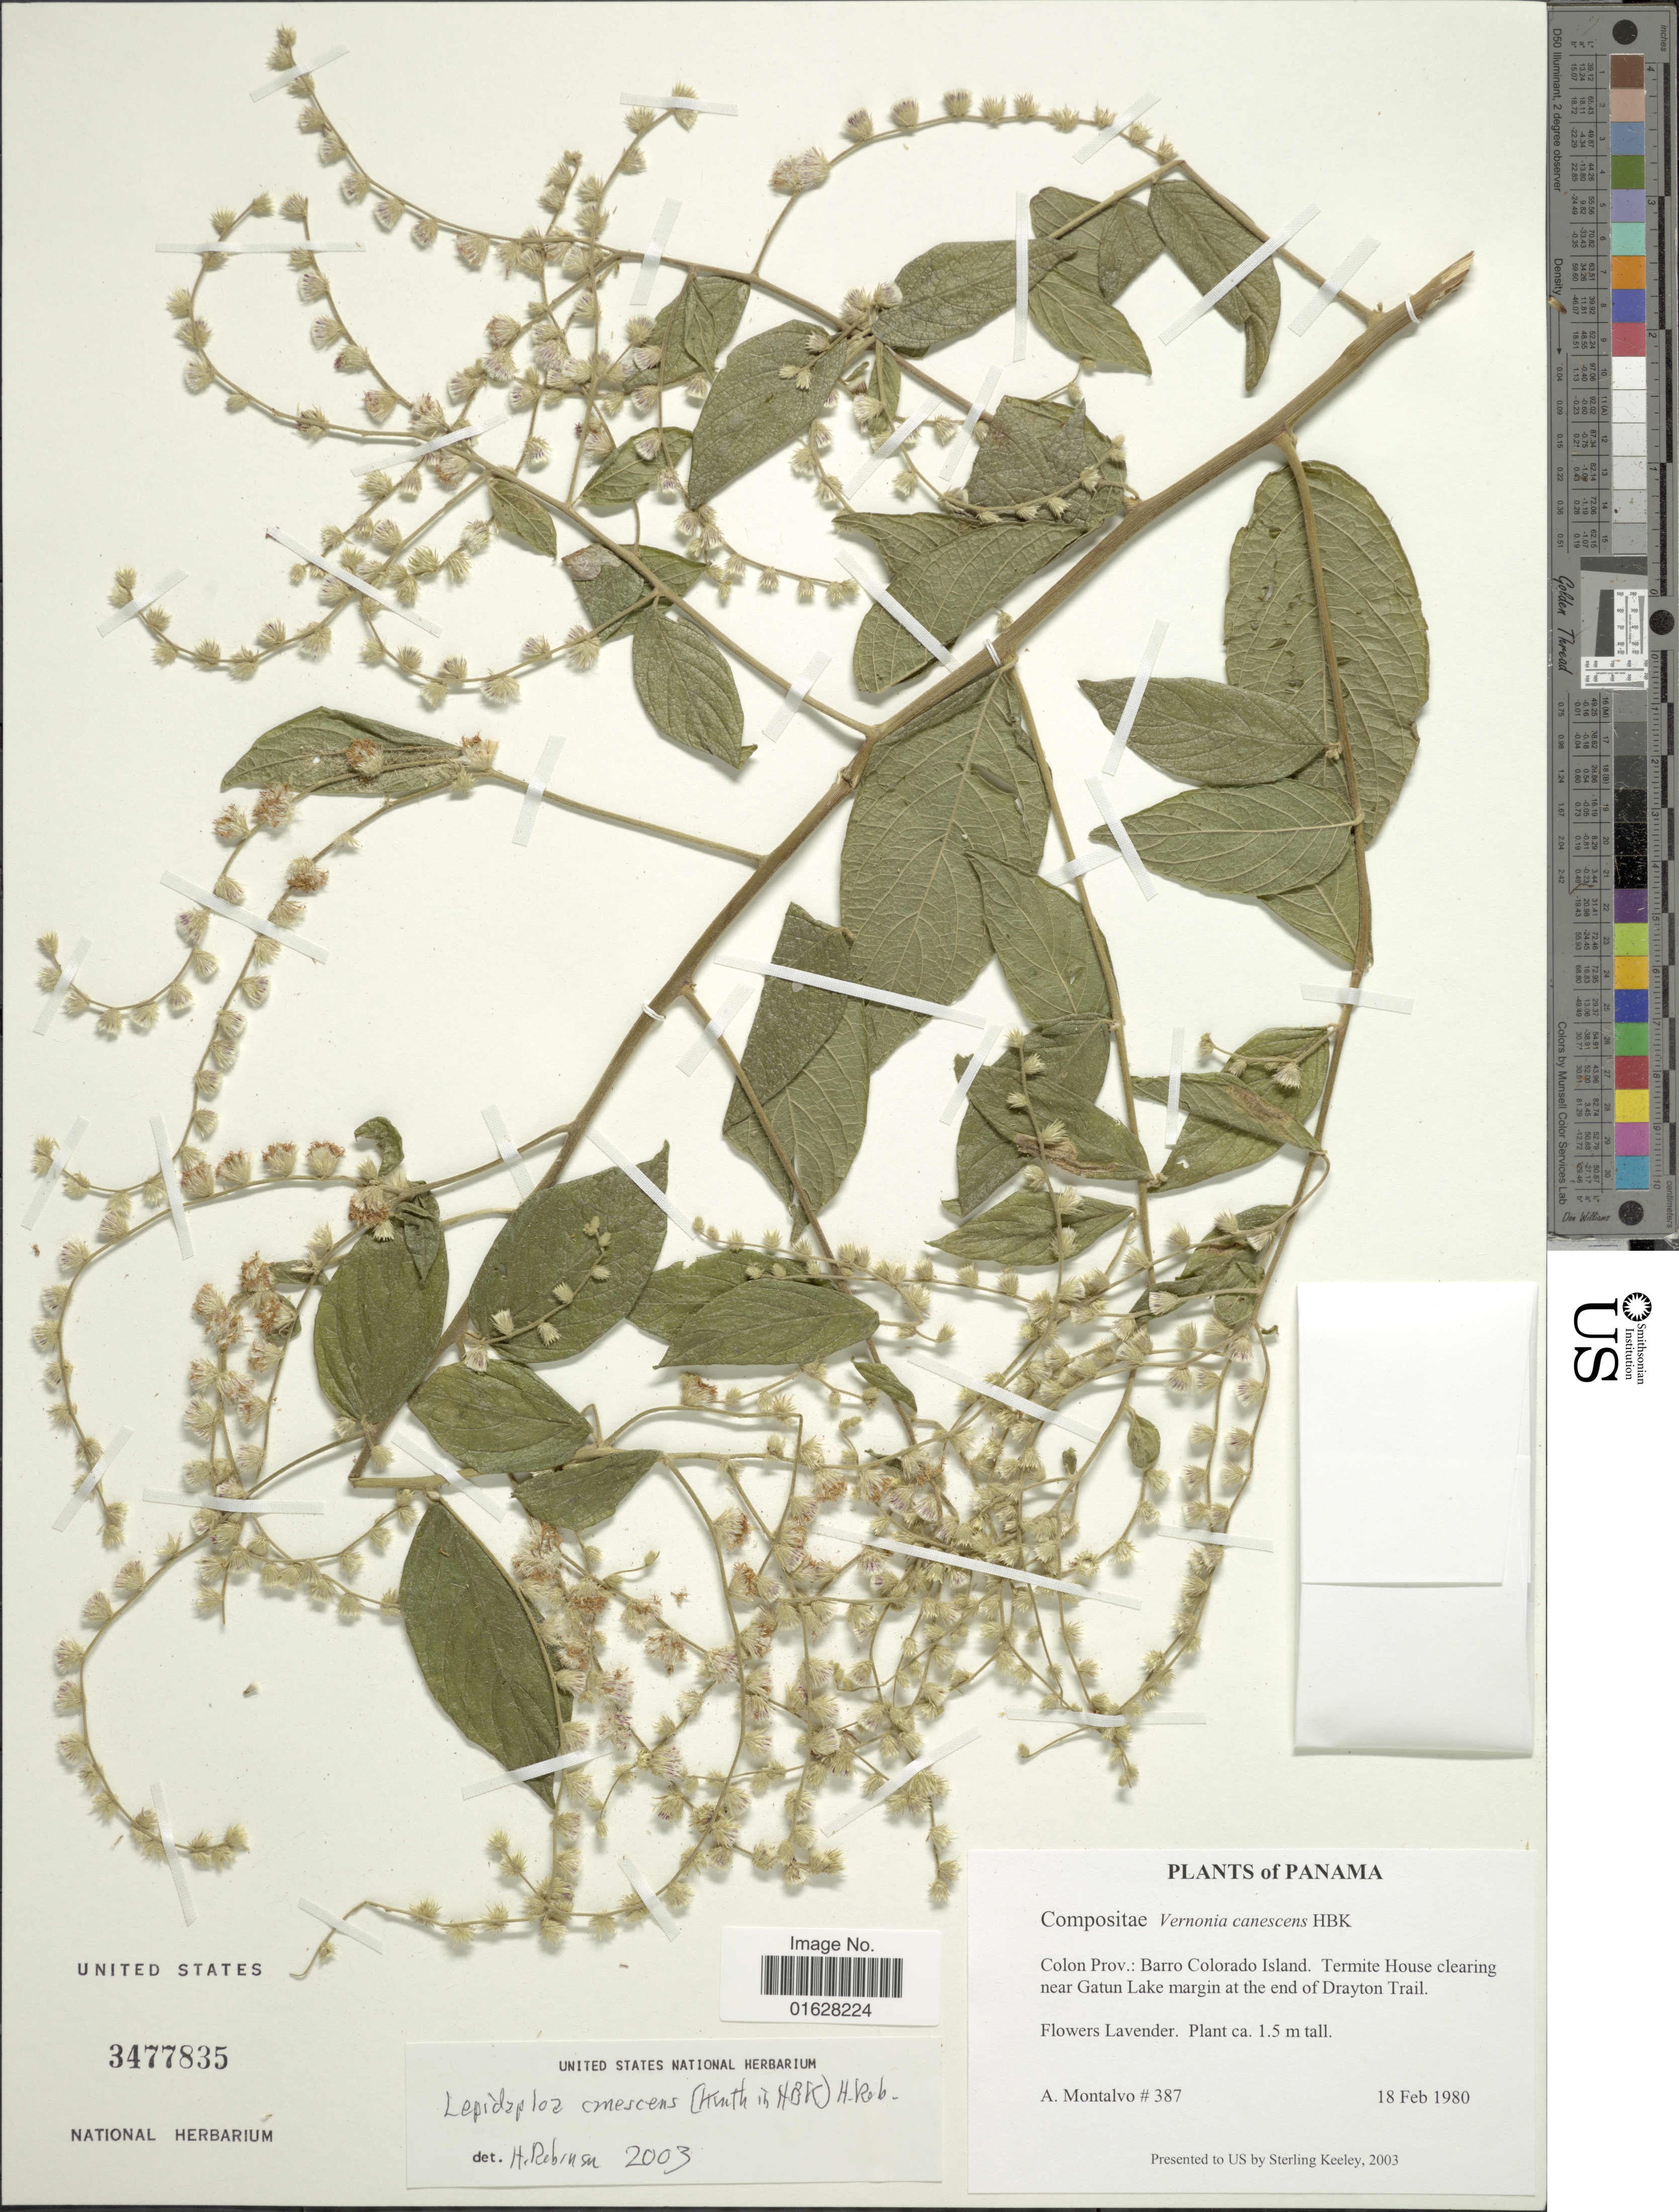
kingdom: Plantae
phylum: Tracheophyta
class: Magnoliopsida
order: Asterales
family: Asteraceae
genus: Lepidaploa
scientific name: Lepidaploa canescens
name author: (Kunth) H. Rob.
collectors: A. Montalvo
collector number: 387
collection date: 1980-02-18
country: Panama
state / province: Panamá Oeste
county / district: Canal Zone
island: Barro Colorado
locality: Colon Prov., Barro Colorado Island, Termite House clearing near Gatun Lake margin at the end of Drayton Trail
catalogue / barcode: US 3477835